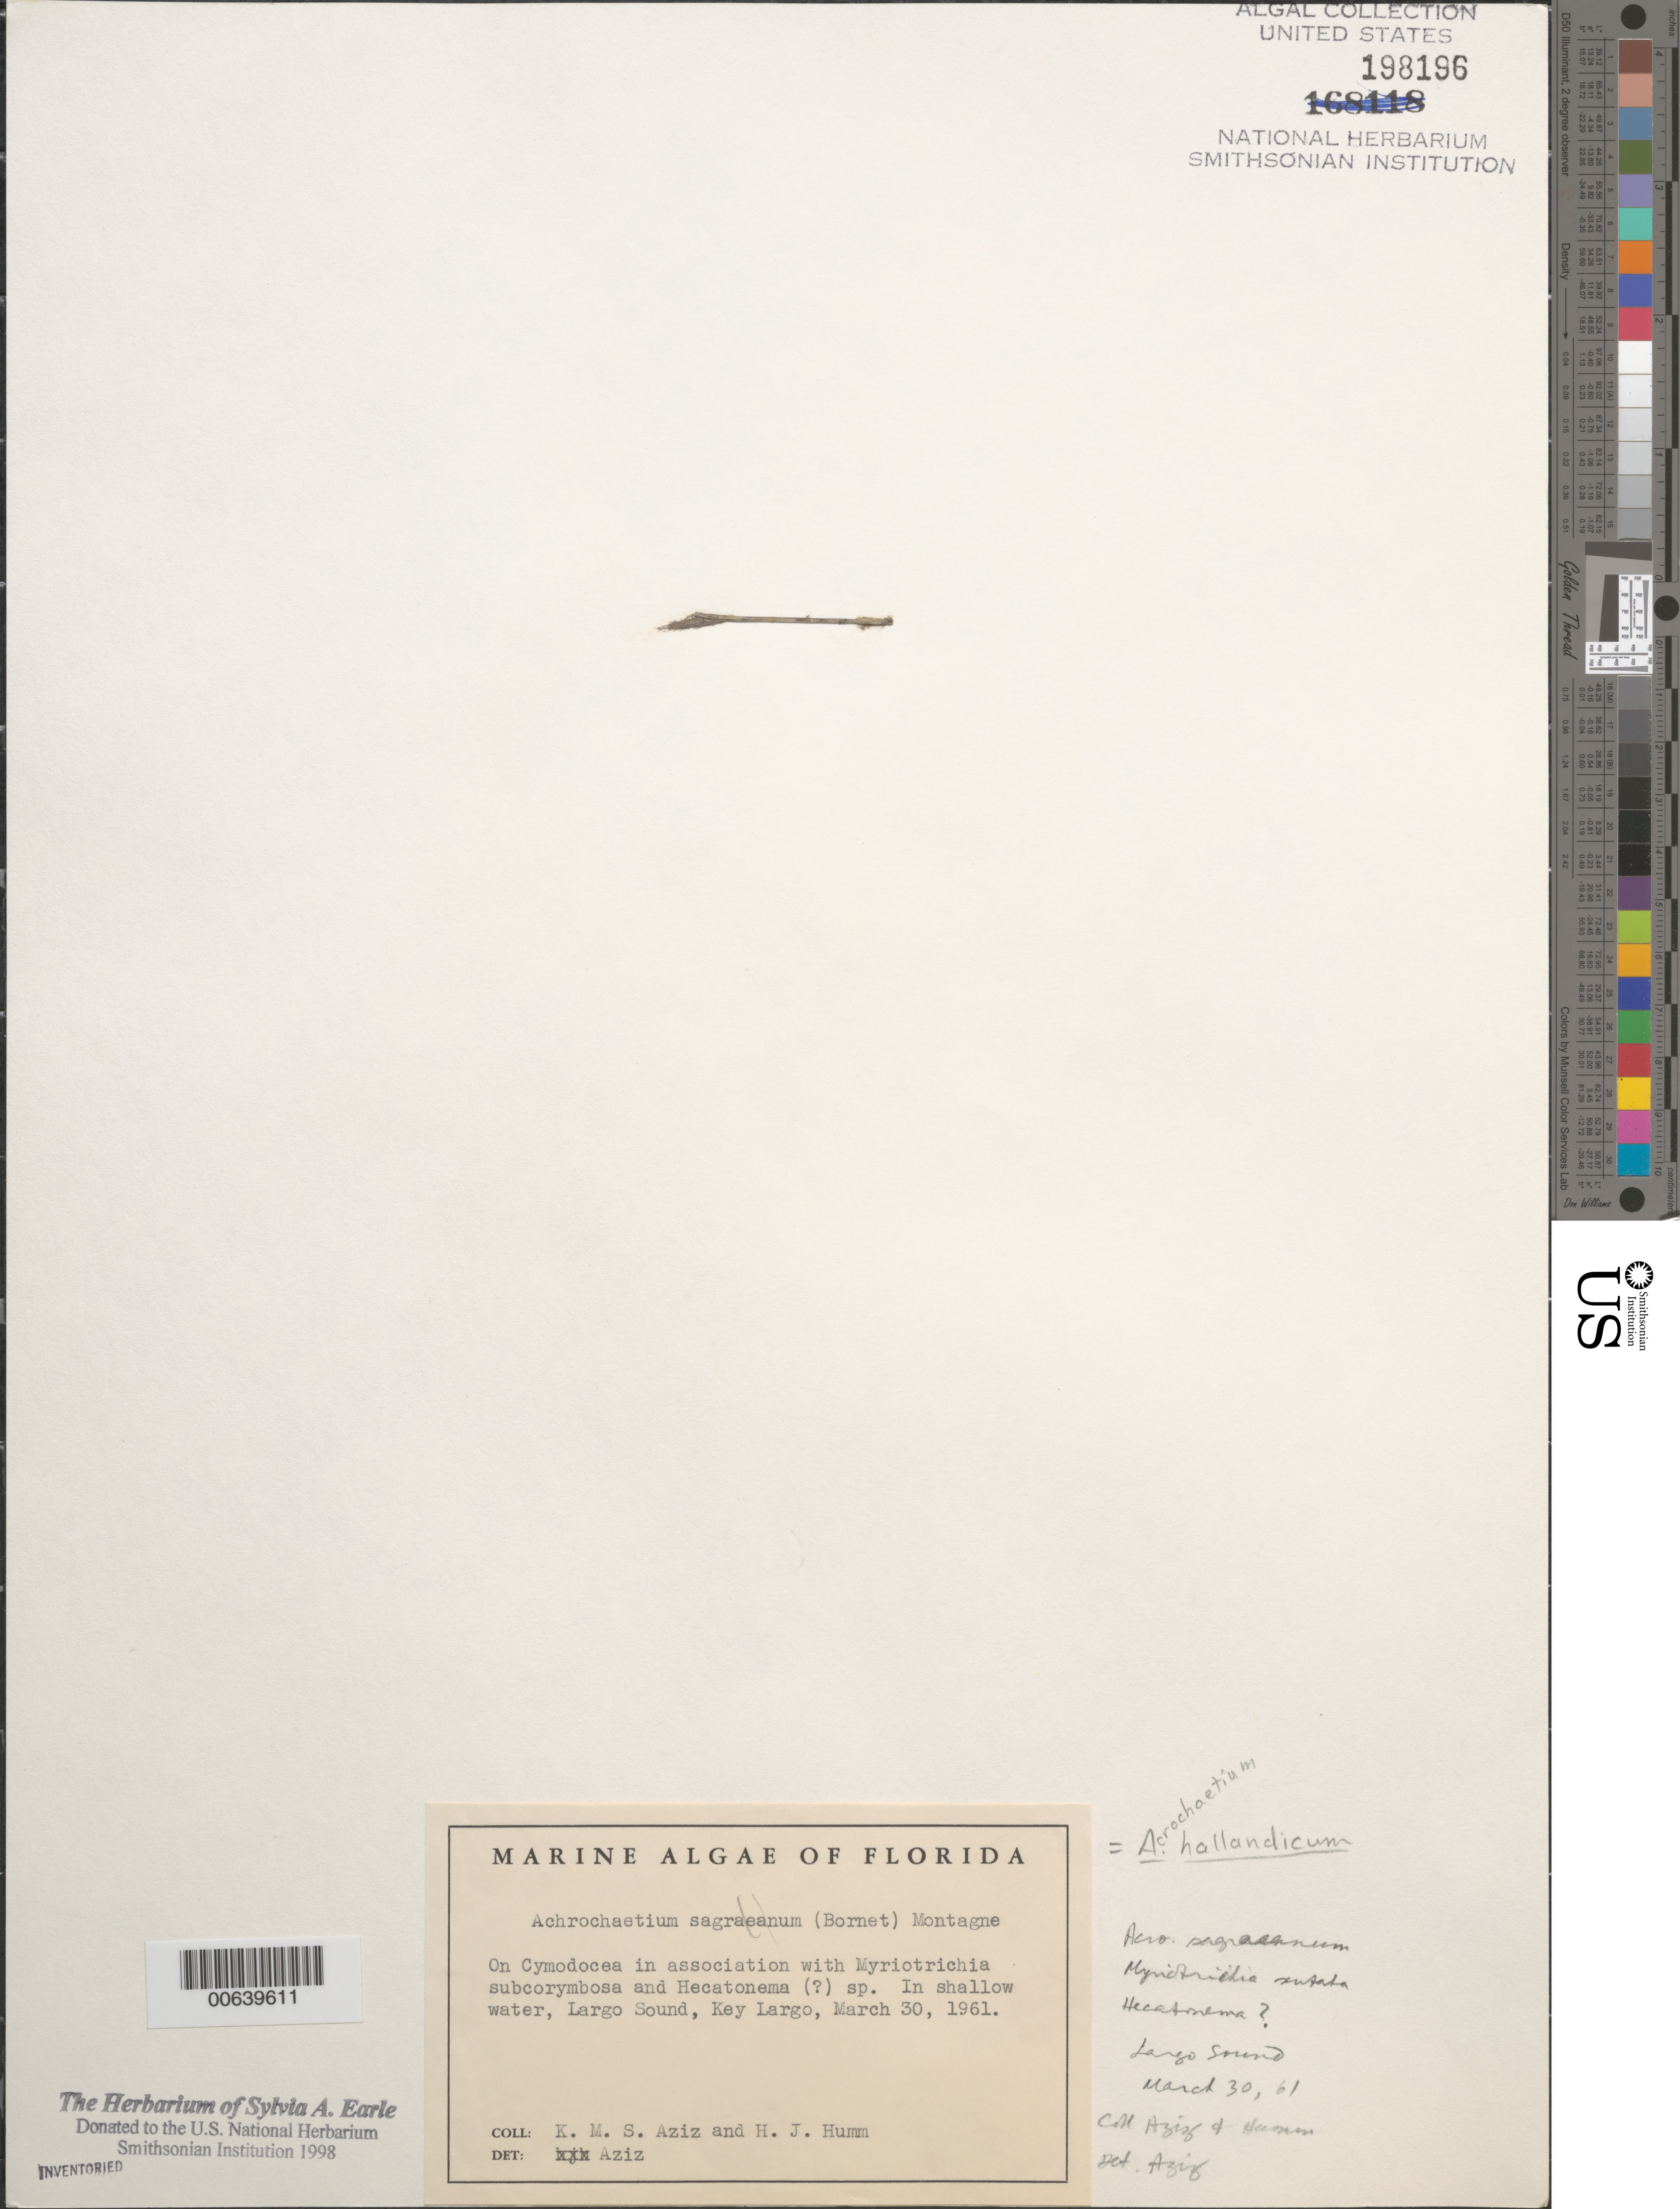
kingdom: Plantae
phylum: Rhodophyta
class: Florideophyceae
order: Colaconematales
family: Colaconemataceae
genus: Colaconema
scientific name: Colaconema hallandicum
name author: (Kylin) Afonso-Carrillo et al.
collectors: K. M. Aziz & H. J. Humm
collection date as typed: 30 Mar 1961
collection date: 1961-03-30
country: United States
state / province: Florida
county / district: Monroe County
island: Key Largo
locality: Largo Sound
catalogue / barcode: US 198196